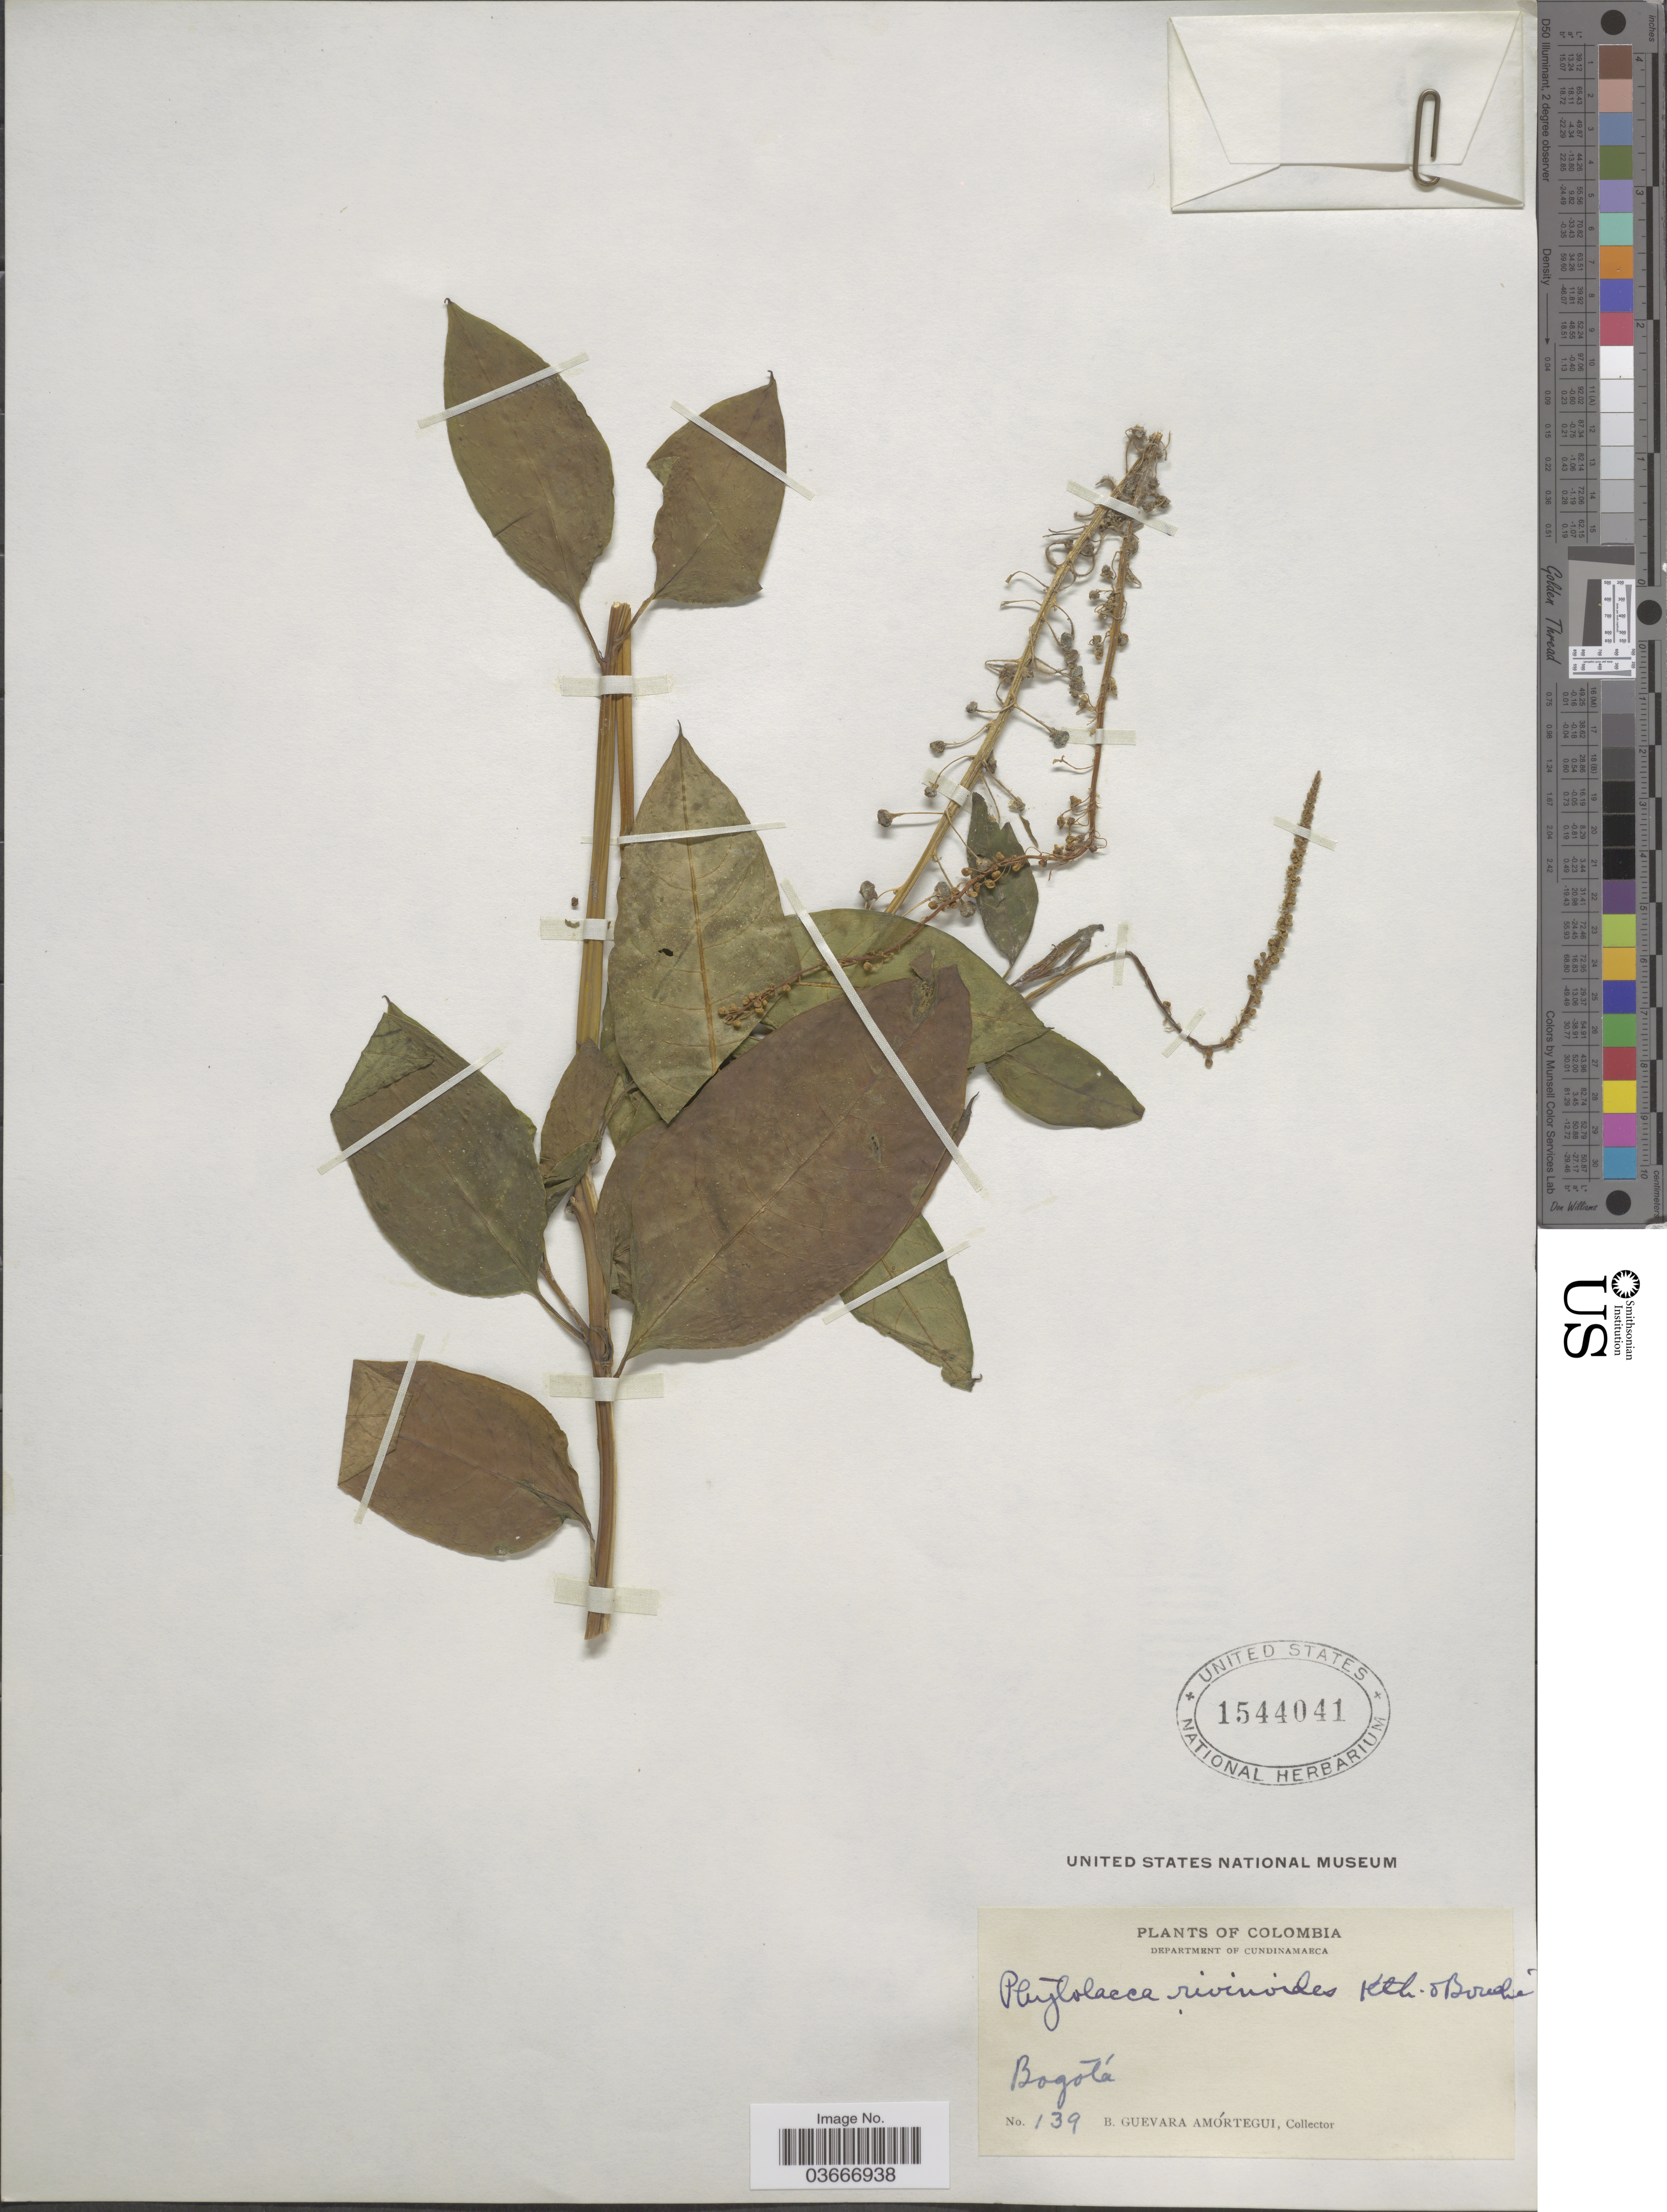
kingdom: Plantae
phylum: Tracheophyta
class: Magnoliopsida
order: Caryophyllales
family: Phytolaccaceae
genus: Phytolacca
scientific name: Phytolacca rivinoides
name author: Kunth & C.D. Bouché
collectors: B. Amórtegui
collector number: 139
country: Colombia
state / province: Cundinamarca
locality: Department of Cundinamarca. Bogotá.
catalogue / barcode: US 1544041